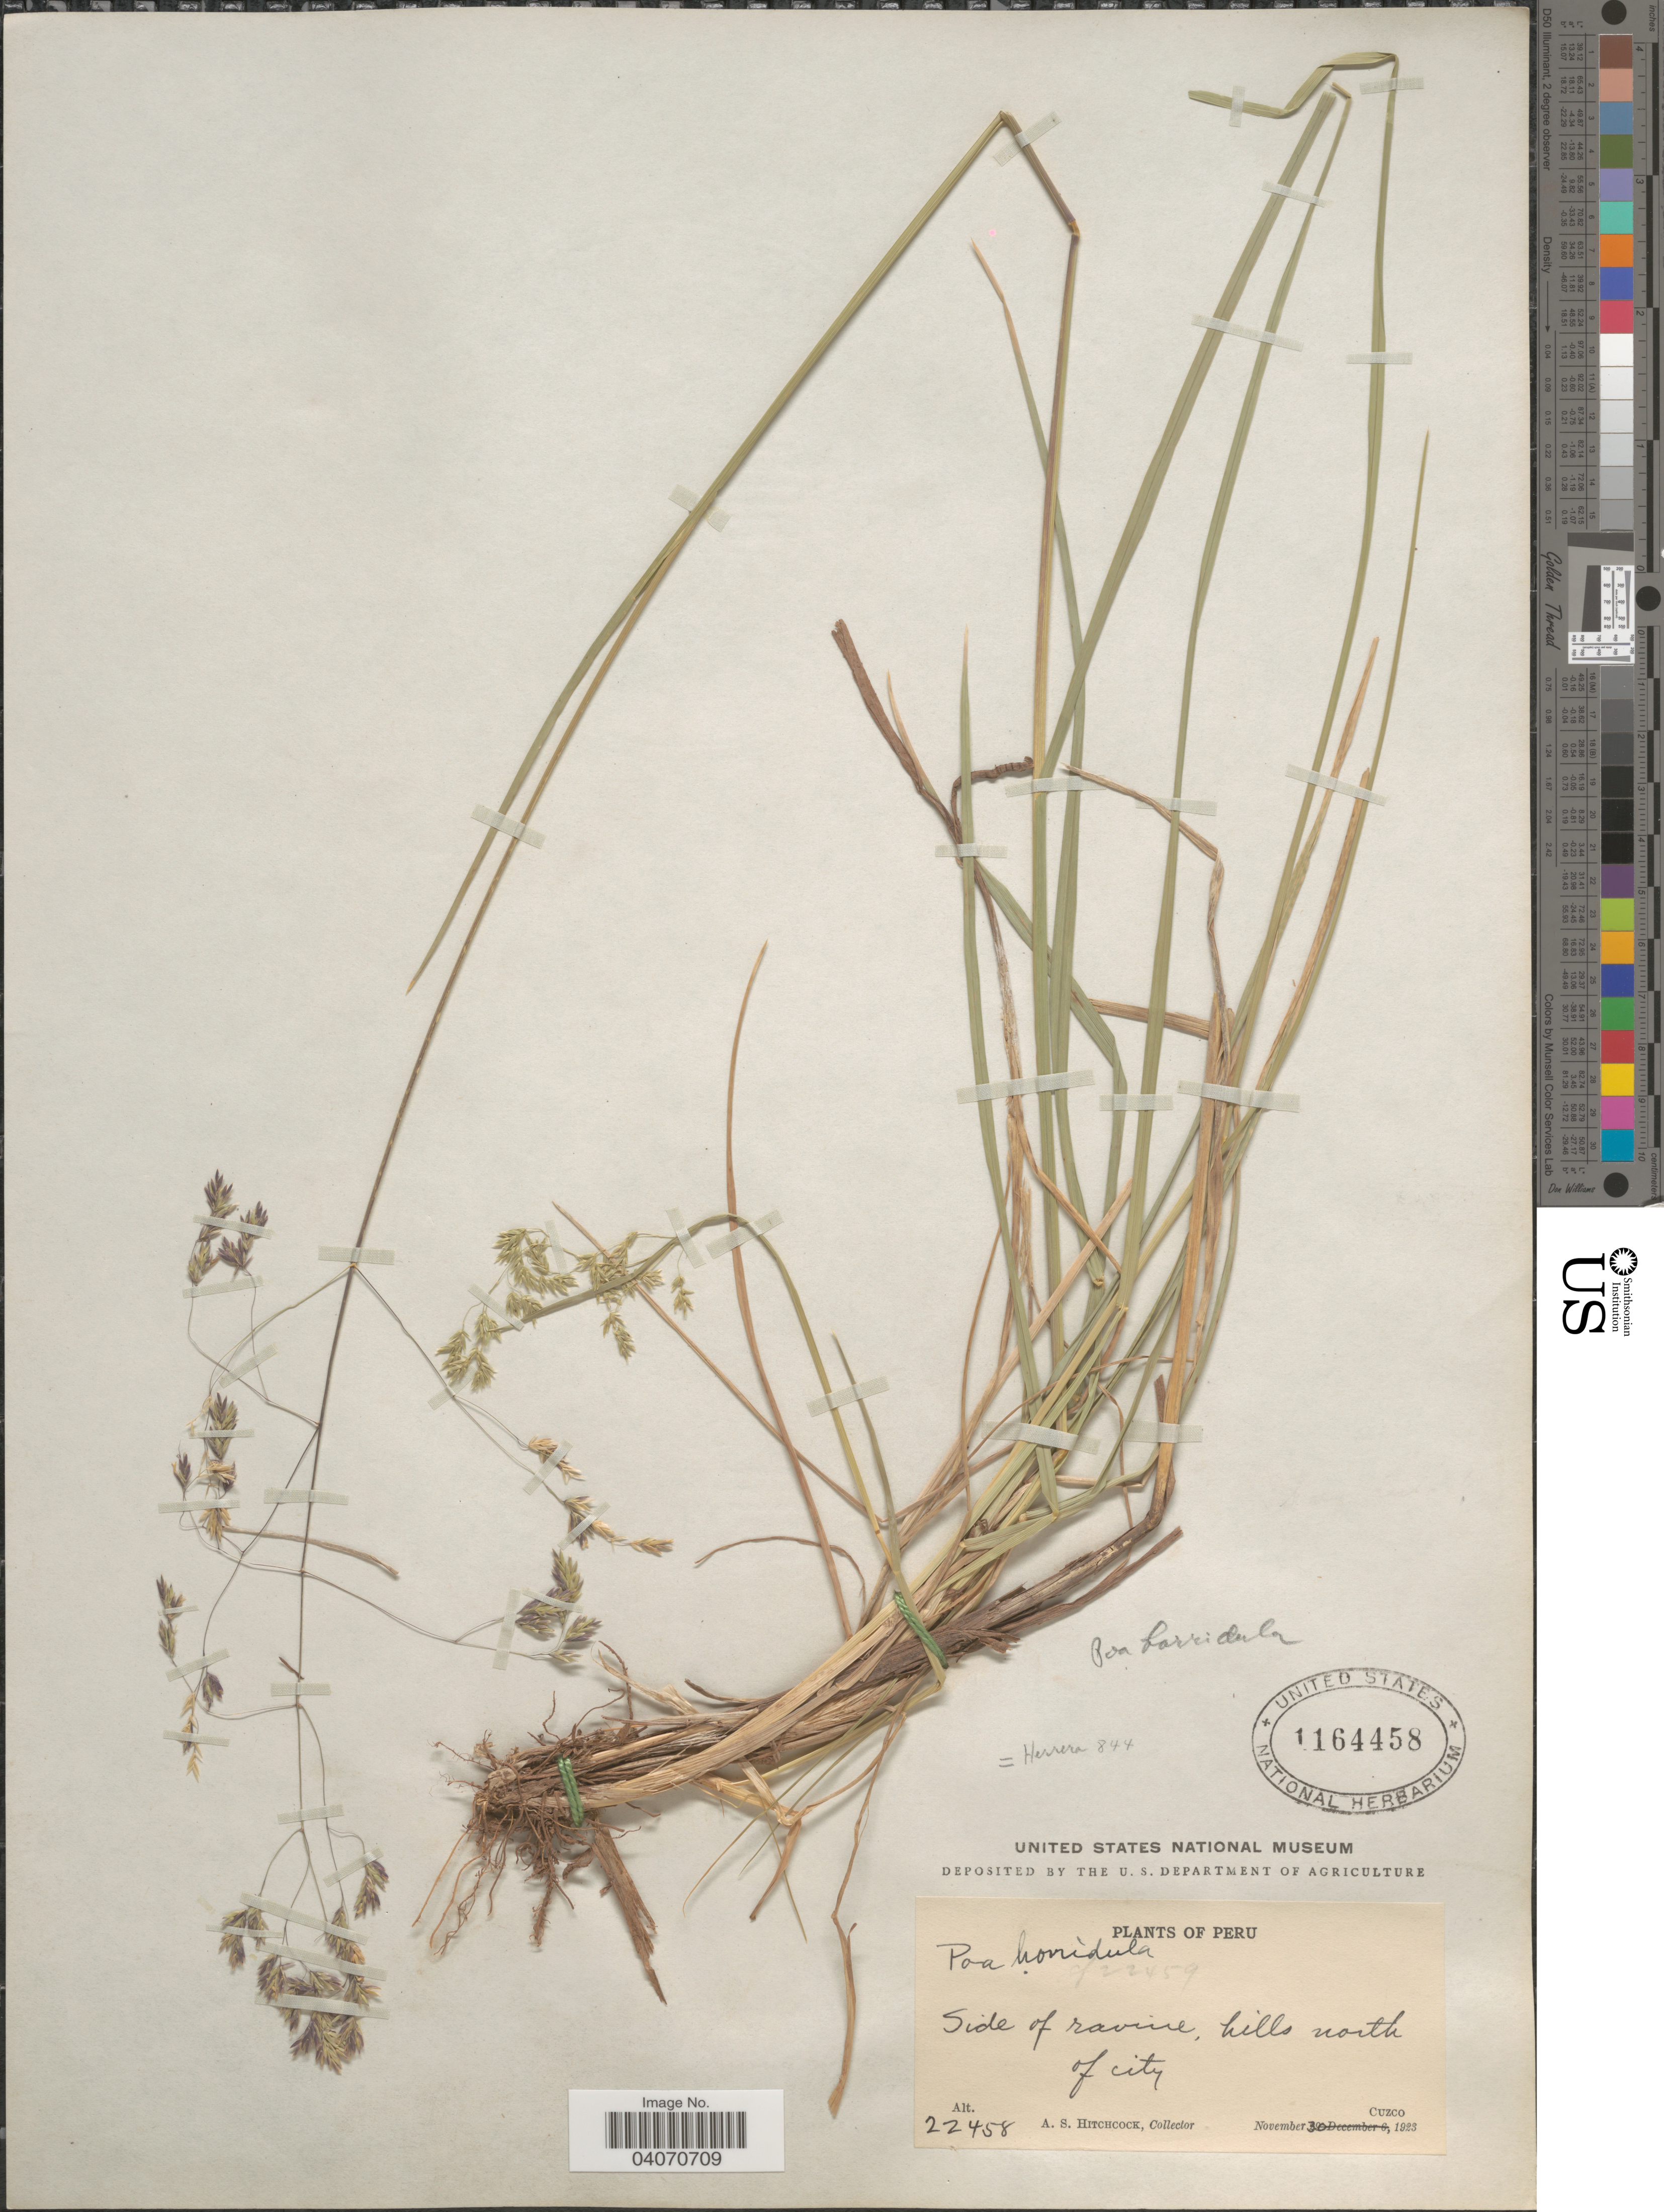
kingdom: Plantae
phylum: Tracheophyta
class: Liliopsida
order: Poales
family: Poaceae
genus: Poa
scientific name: Poa horridula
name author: Pilg.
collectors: A. S. Hitchcock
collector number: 22458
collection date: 1923-11-30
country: Peru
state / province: Cusco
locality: Side of ravine, hills north of city. Cuzco.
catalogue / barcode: US 1164458